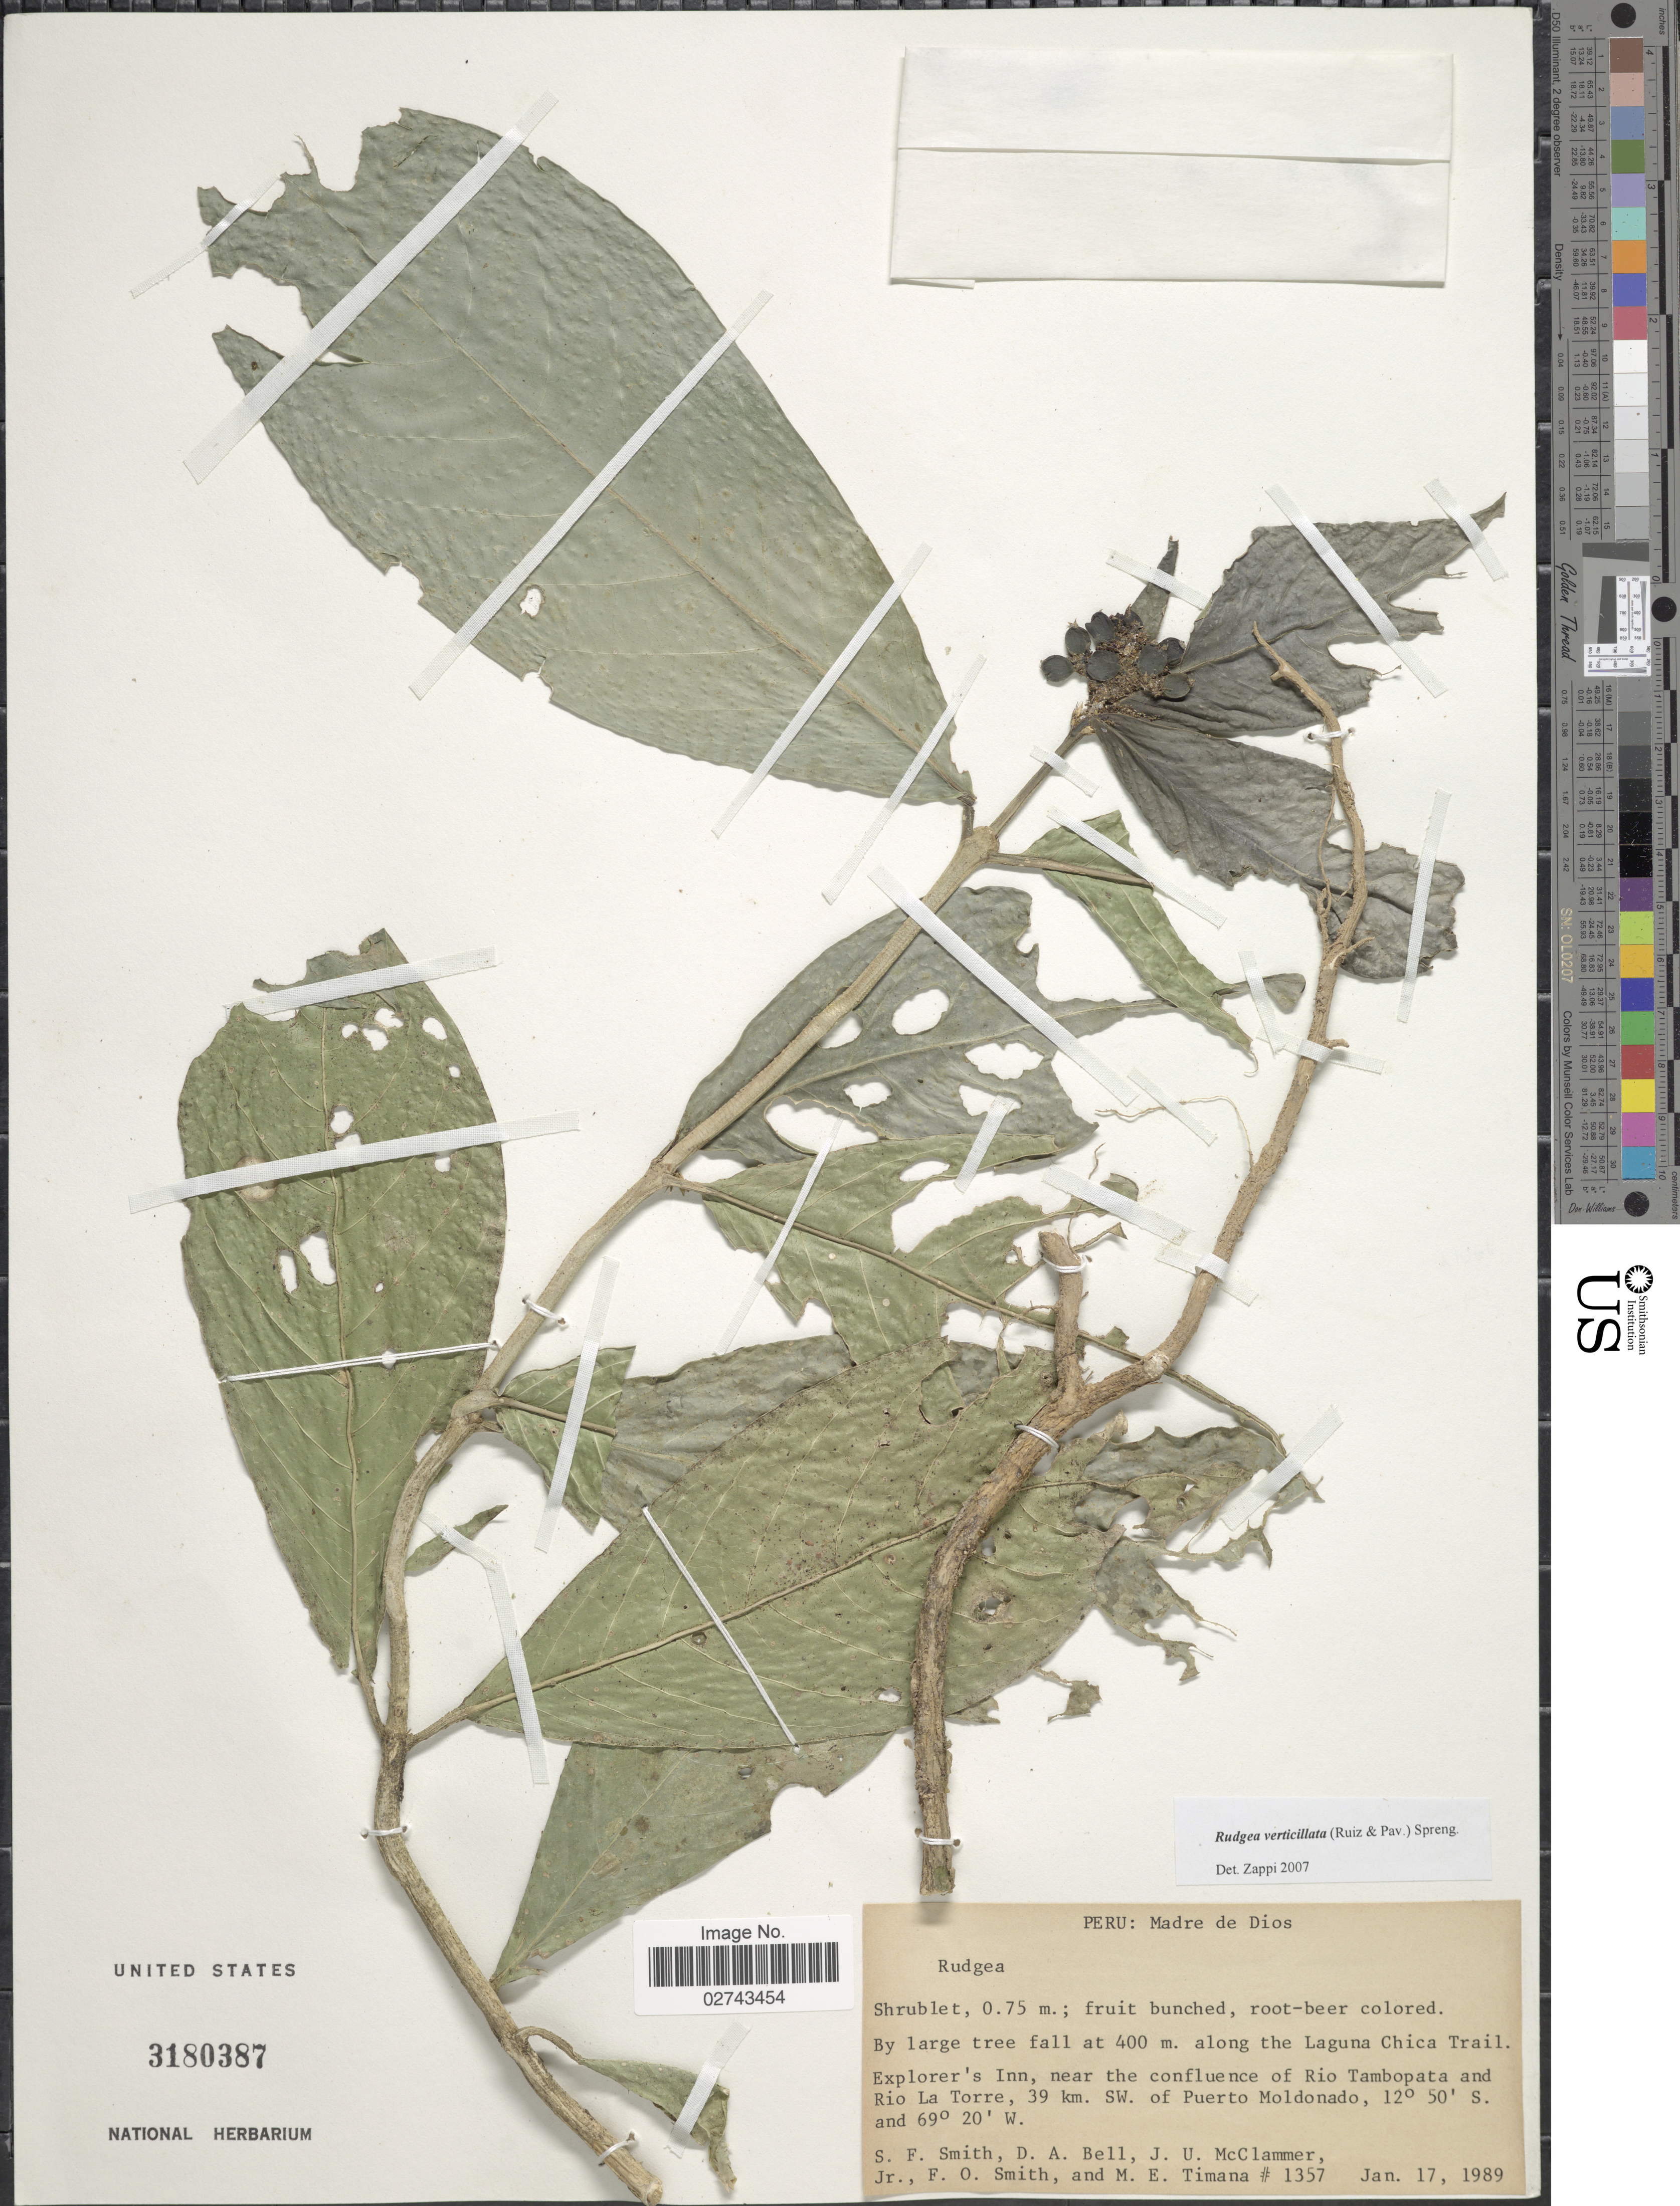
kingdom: Plantae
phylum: Tracheophyta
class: Magnoliopsida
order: Gentianales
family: Rubiaceae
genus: Rudgea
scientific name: Rudgea verticillata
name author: (Ruiz & Pav.) Spreng.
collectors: S.F. Smith, D. A. Bell, J. McClammer & F. Smith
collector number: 1357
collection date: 1989-01-17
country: Peru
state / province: Madre de Dios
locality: By large tree fall at 400 m. along the Laguna Chica Trail, Explorer's Inn, near the confluence of Rio Tambopata and Rio La Torre, 39 km. SW. of Puerto Moldonado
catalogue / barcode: US 3180387